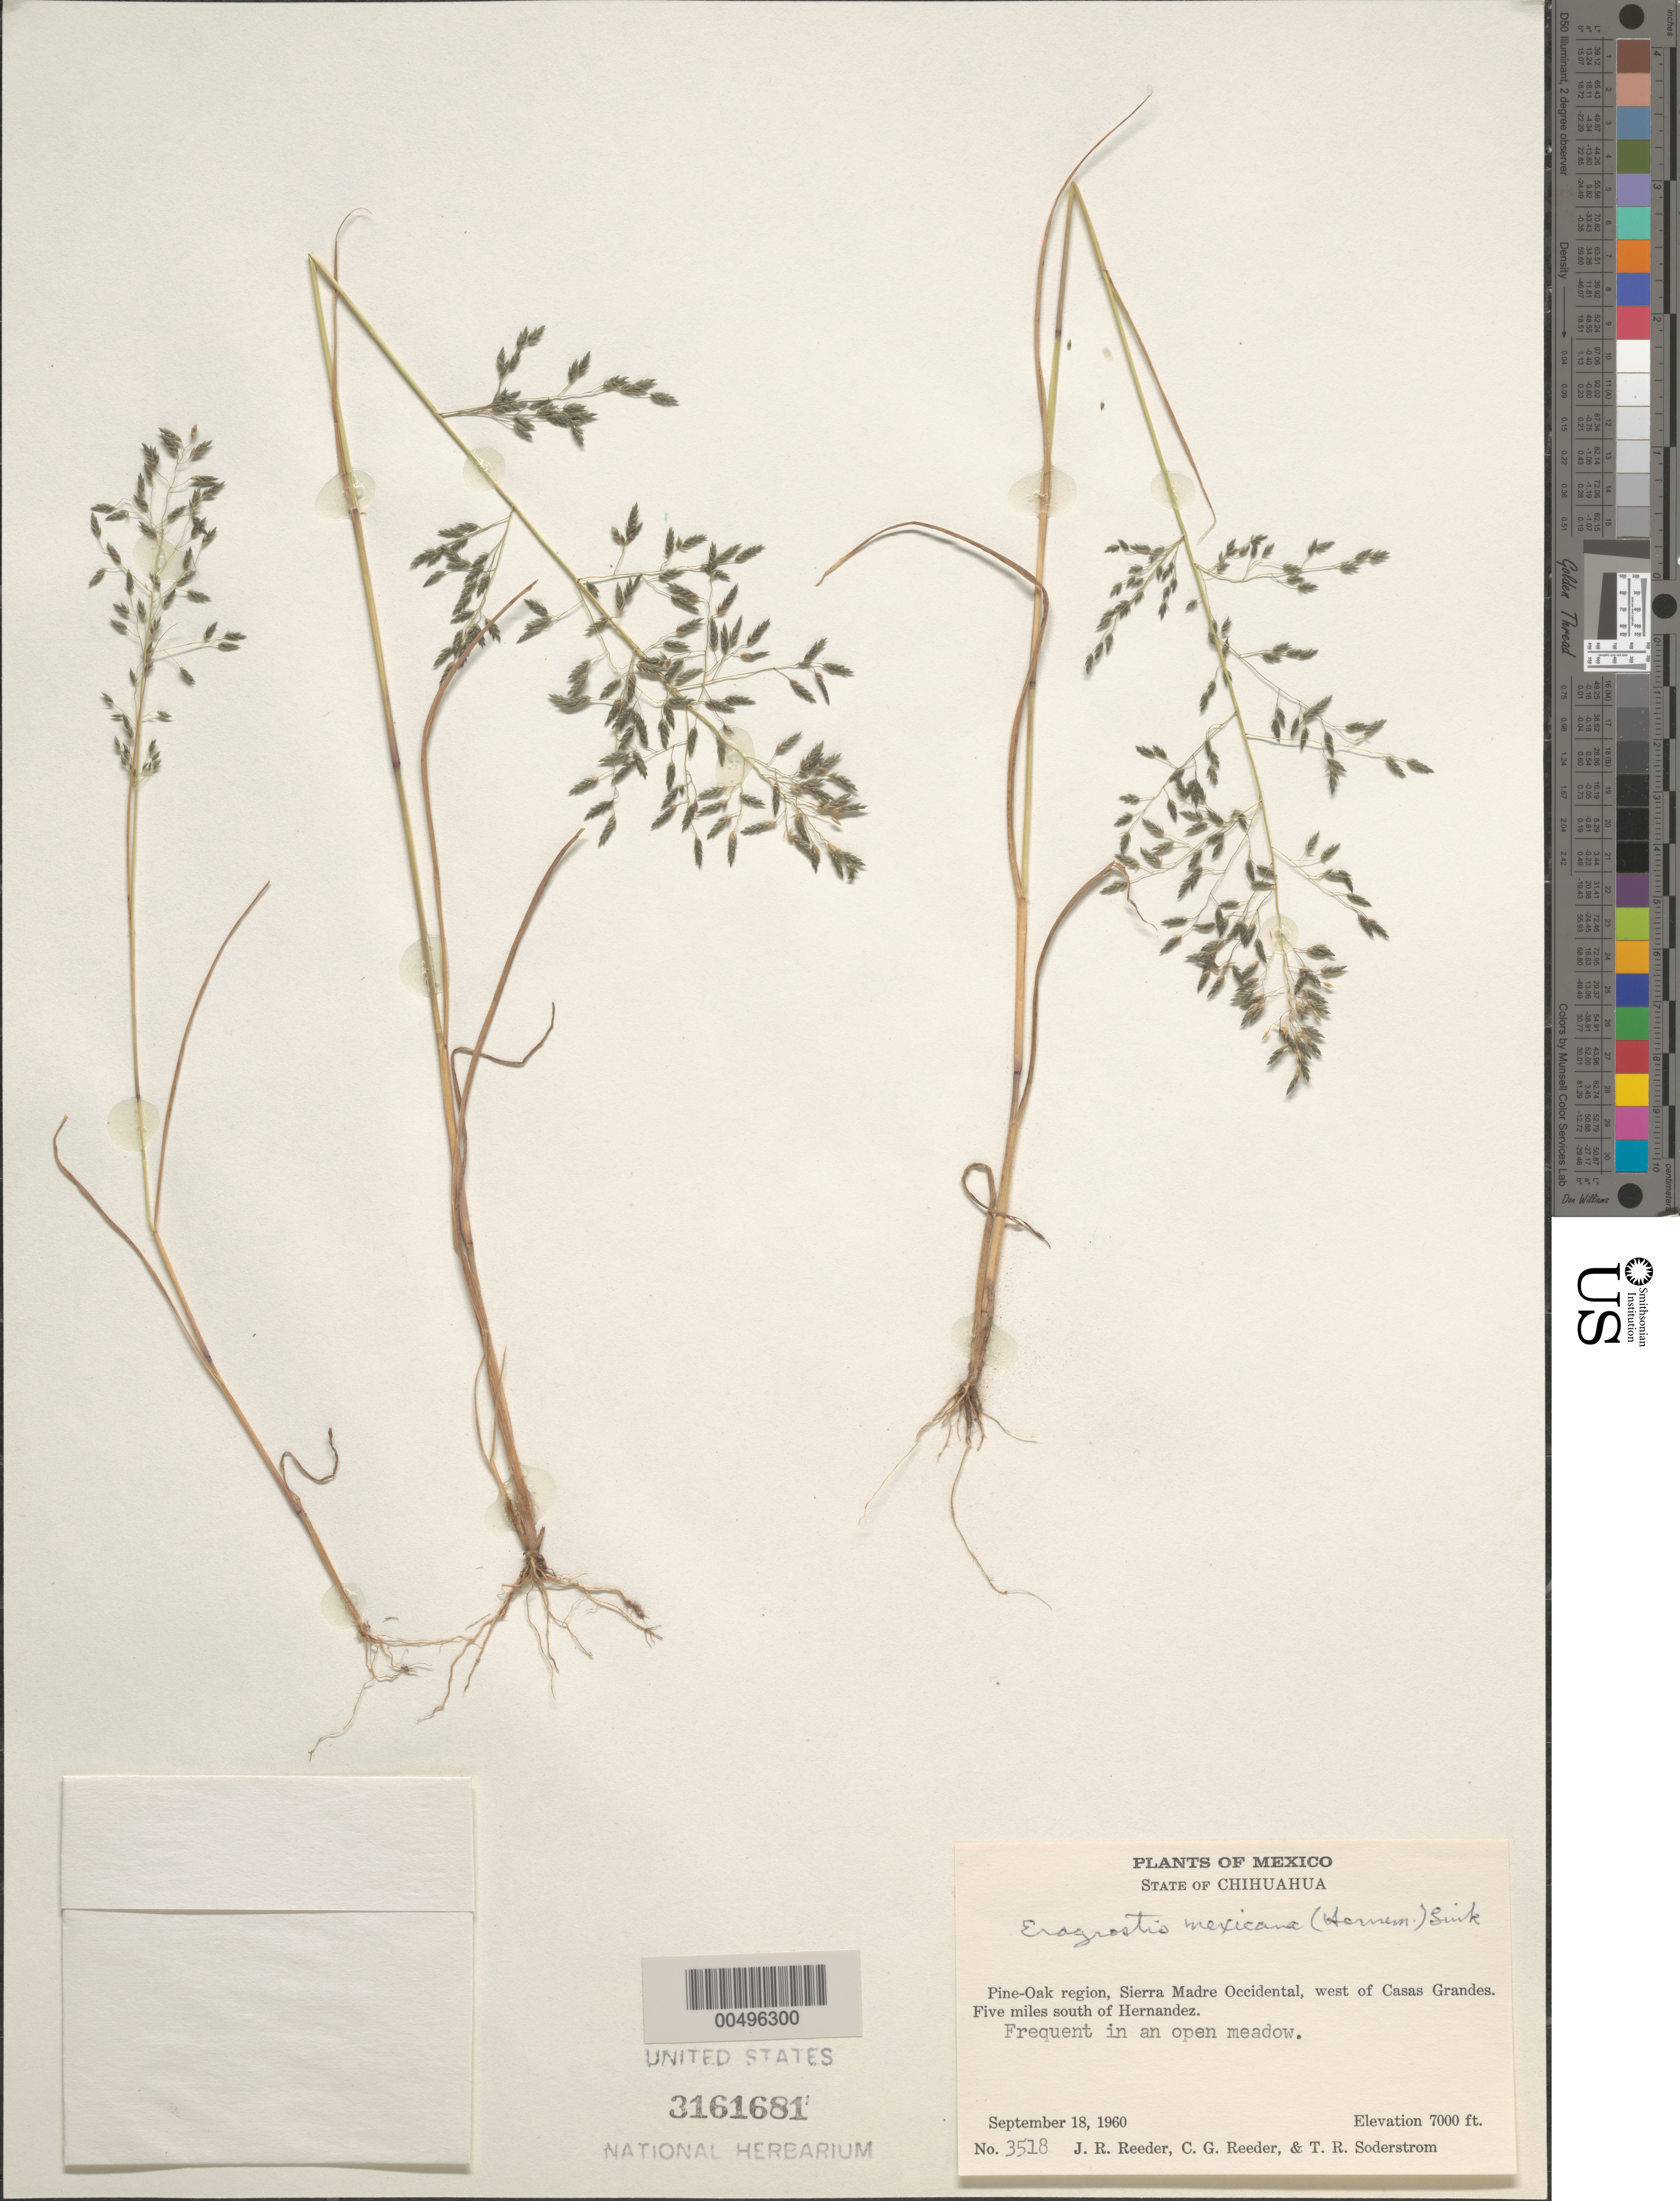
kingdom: Plantae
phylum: Tracheophyta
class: Liliopsida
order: Poales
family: Poaceae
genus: Eragrostis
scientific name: Eragrostis mexicana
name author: (Hornem.) Link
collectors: J. R. Reeder, C. G. Reeder & T. R. Soderstrom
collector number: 3518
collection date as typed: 18 Sep 1960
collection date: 1960-09-18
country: Mexico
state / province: Chihuahua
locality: Sierra Madre Occidental, W of Casas Grandes, 5 mi S of Hernandez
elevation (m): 2134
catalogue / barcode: US 3161681